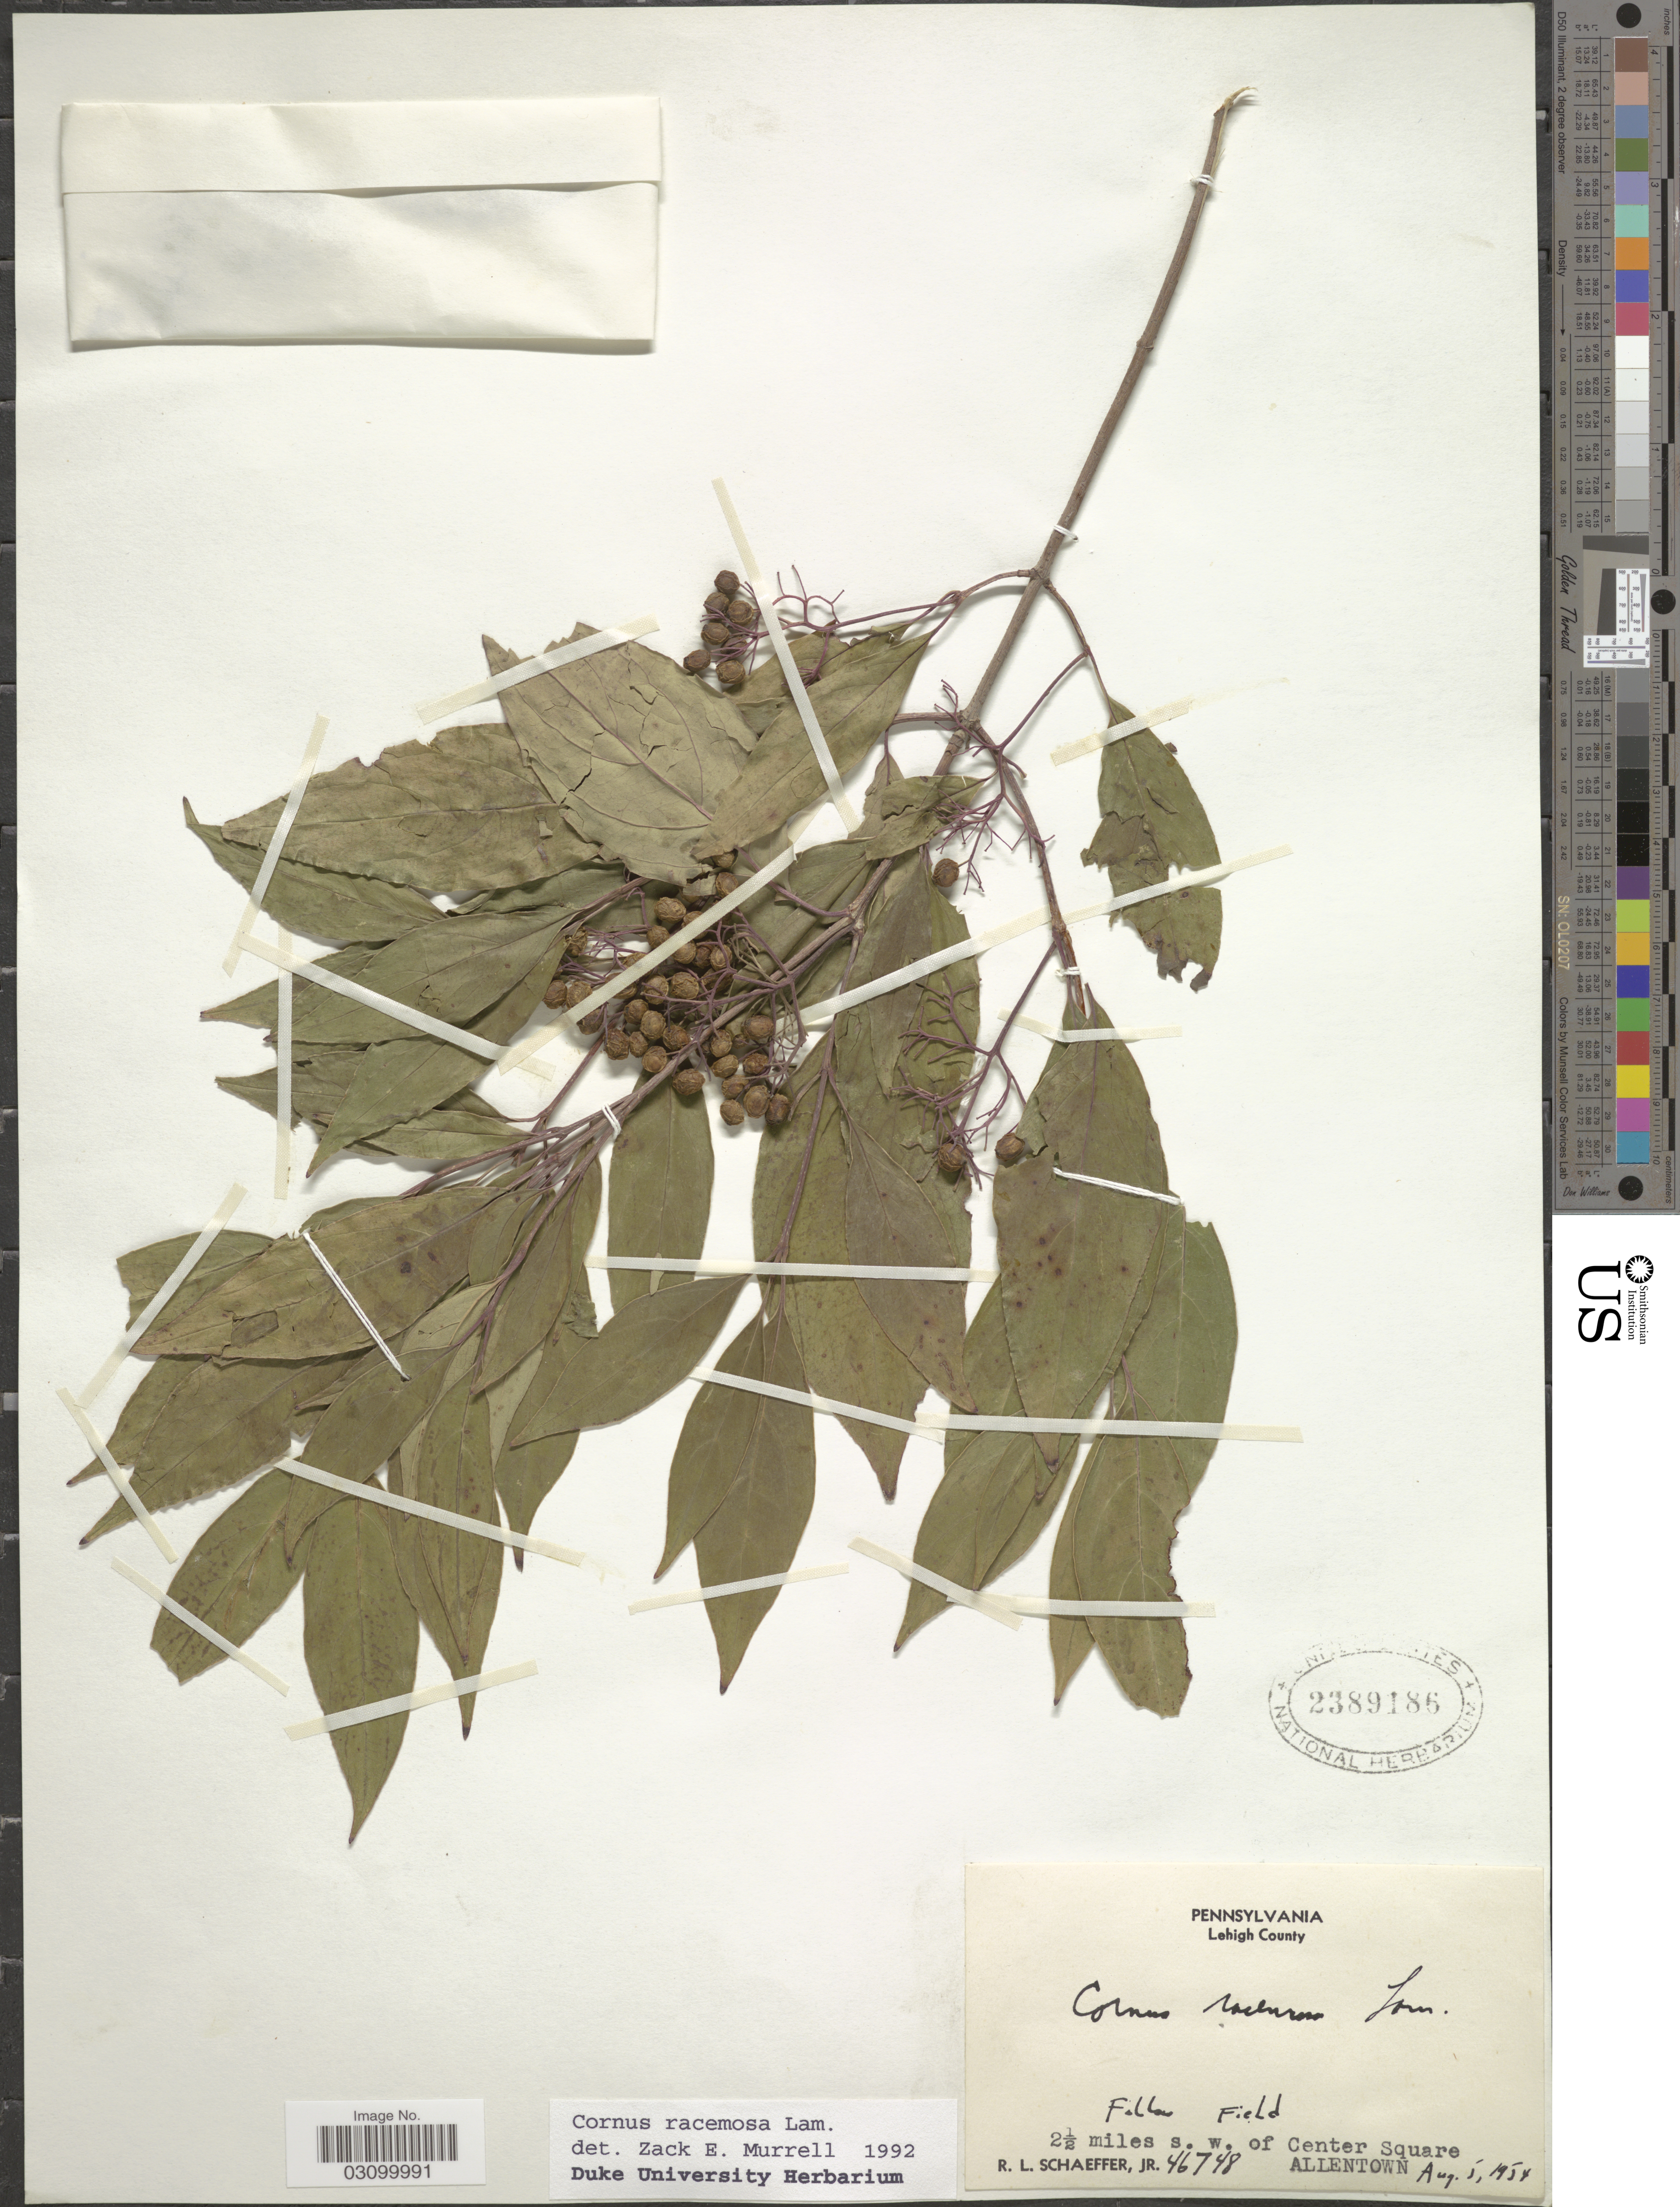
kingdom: Plantae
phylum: Tracheophyta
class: Magnoliopsida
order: Cornales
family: Cornaceae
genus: Cornus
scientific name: Cornus racemosa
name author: Lam.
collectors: R. L. Schaeffer Jr.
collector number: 46748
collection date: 1954-08-05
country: United States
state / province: Pennsylvania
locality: Lehigh County. Follow Field. 2½ miles s.w. of Center Square. Allentown.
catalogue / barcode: US 2389186